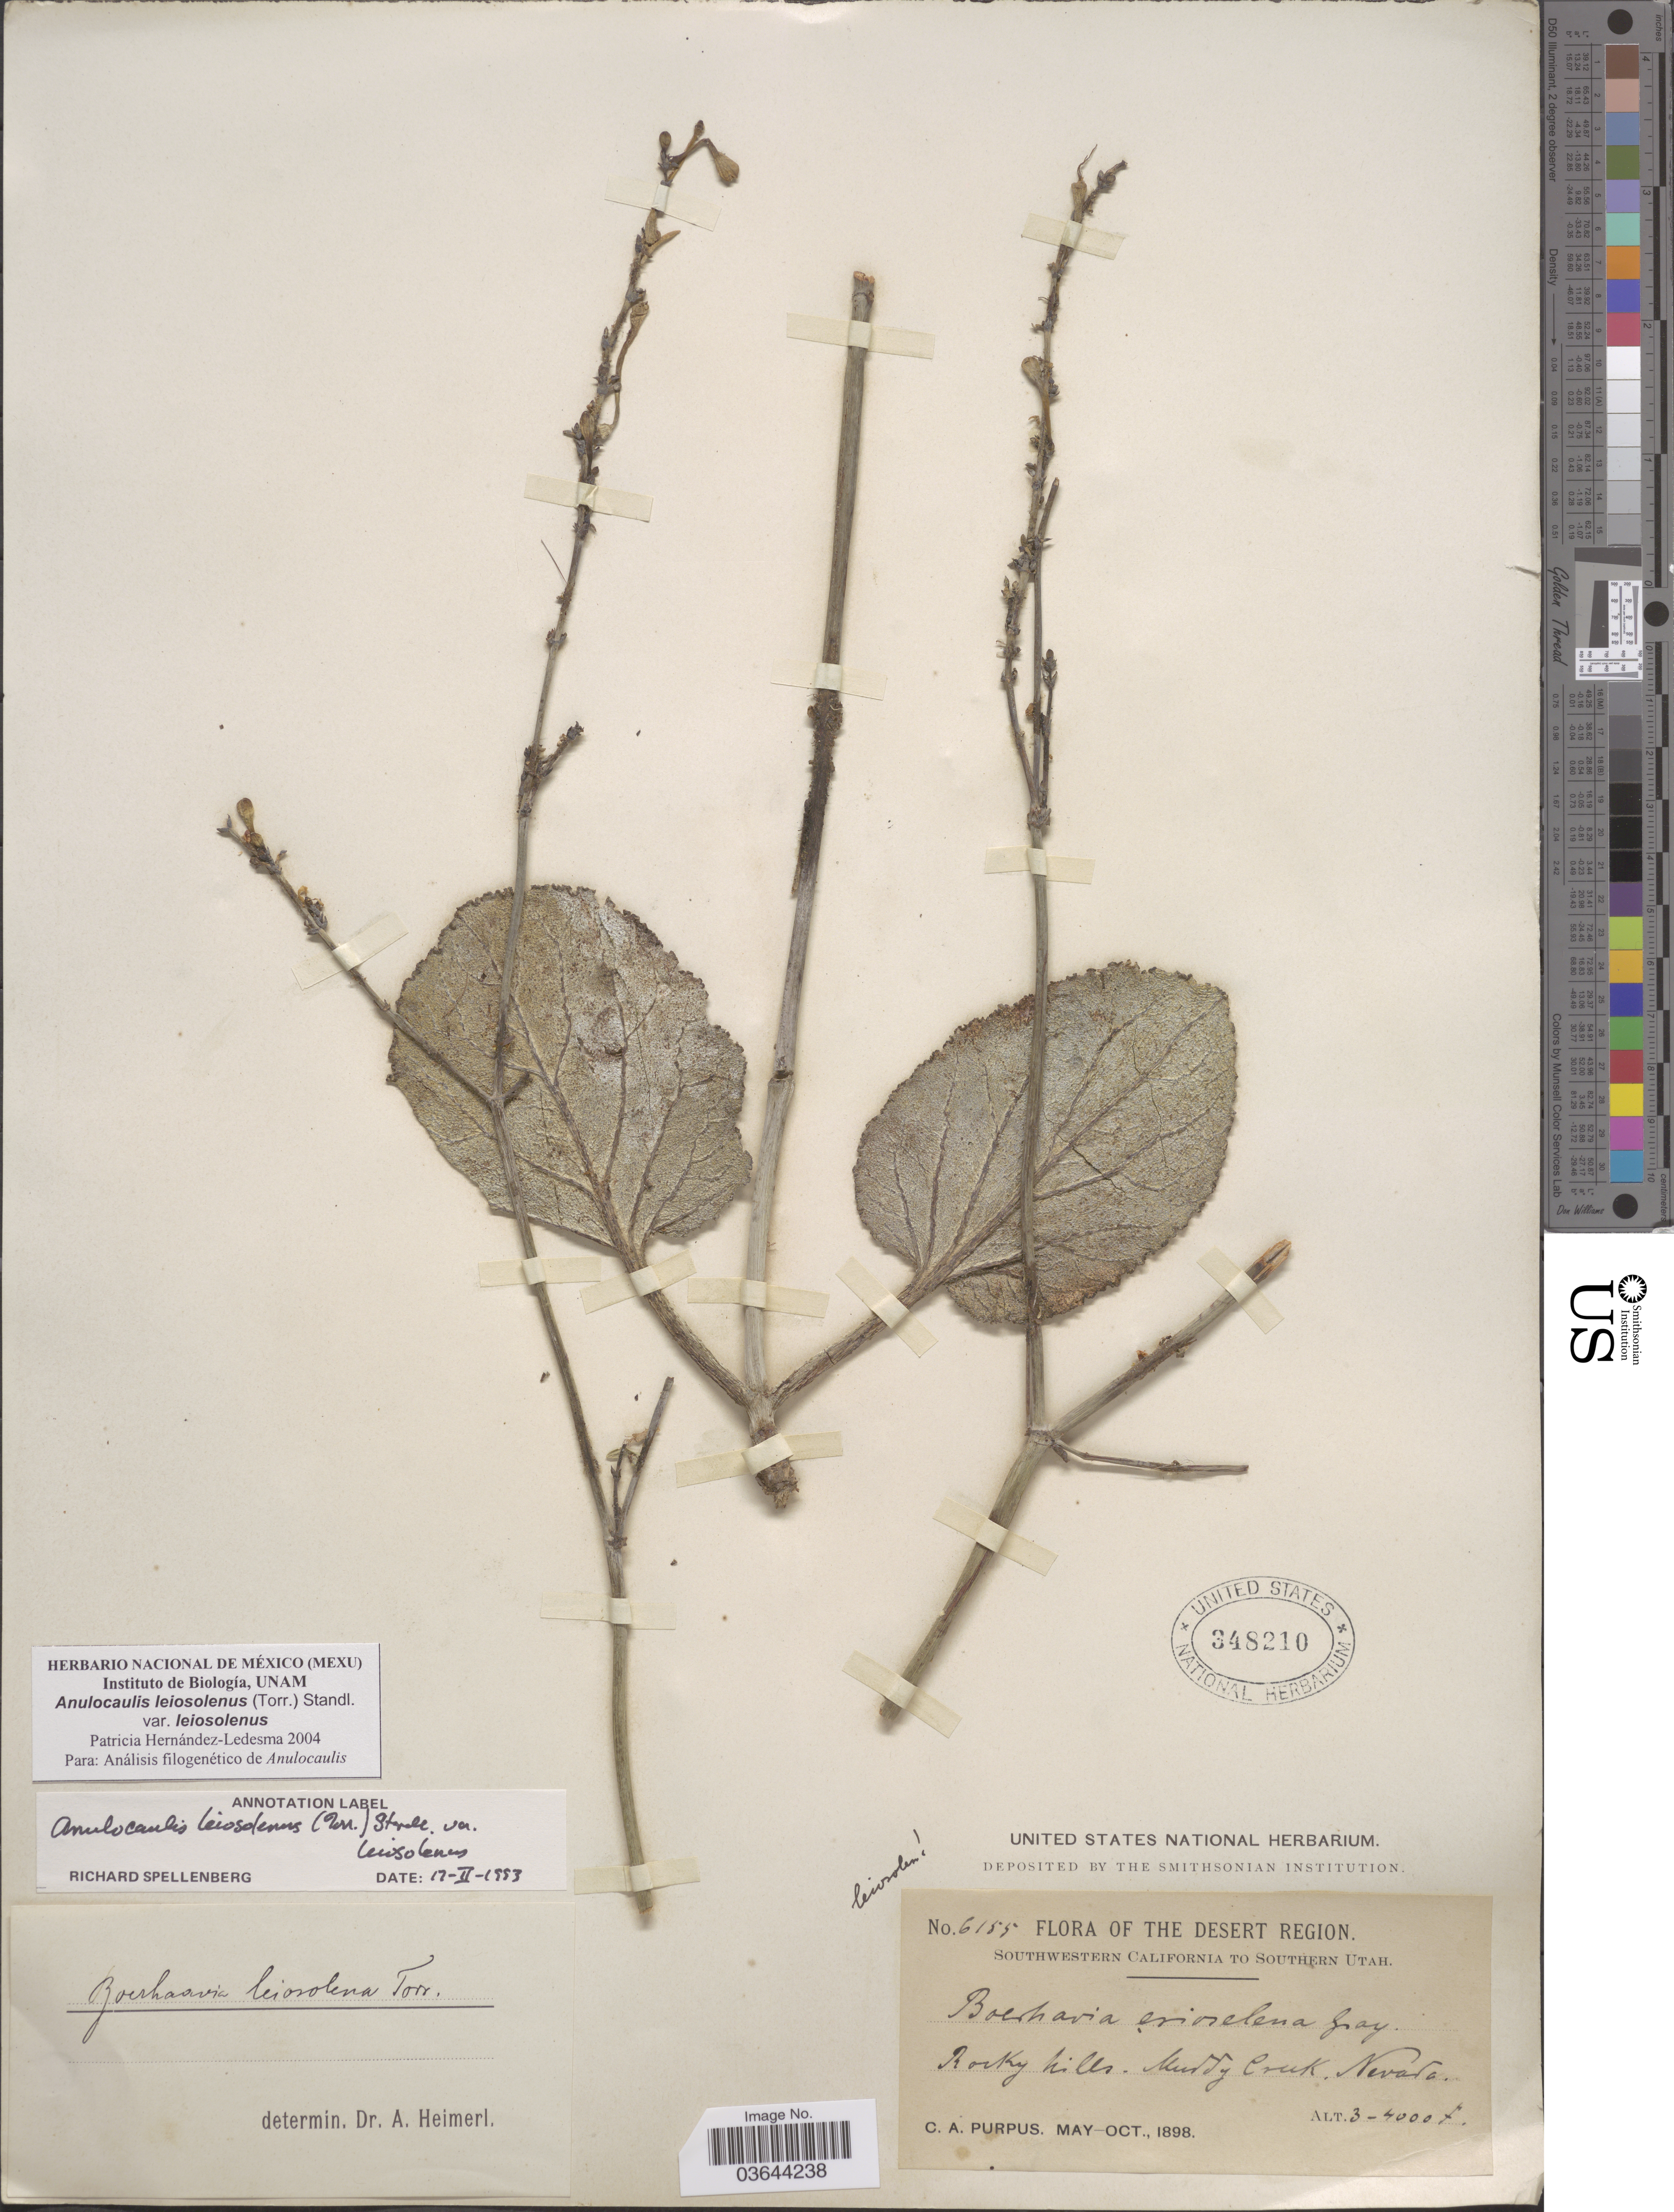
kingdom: Plantae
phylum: Tracheophyta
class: Magnoliopsida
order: Caryophyllales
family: Nyctaginaceae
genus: Anulocaulis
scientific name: Anulocaulis leiosolenus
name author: (Torr.) Standl.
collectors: C. A. Purpus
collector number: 6155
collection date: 1898-05/1898-10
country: United States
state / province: Nevada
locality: The Desert Region. Rocky hills. Muddy Creek.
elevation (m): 914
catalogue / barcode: US 348210